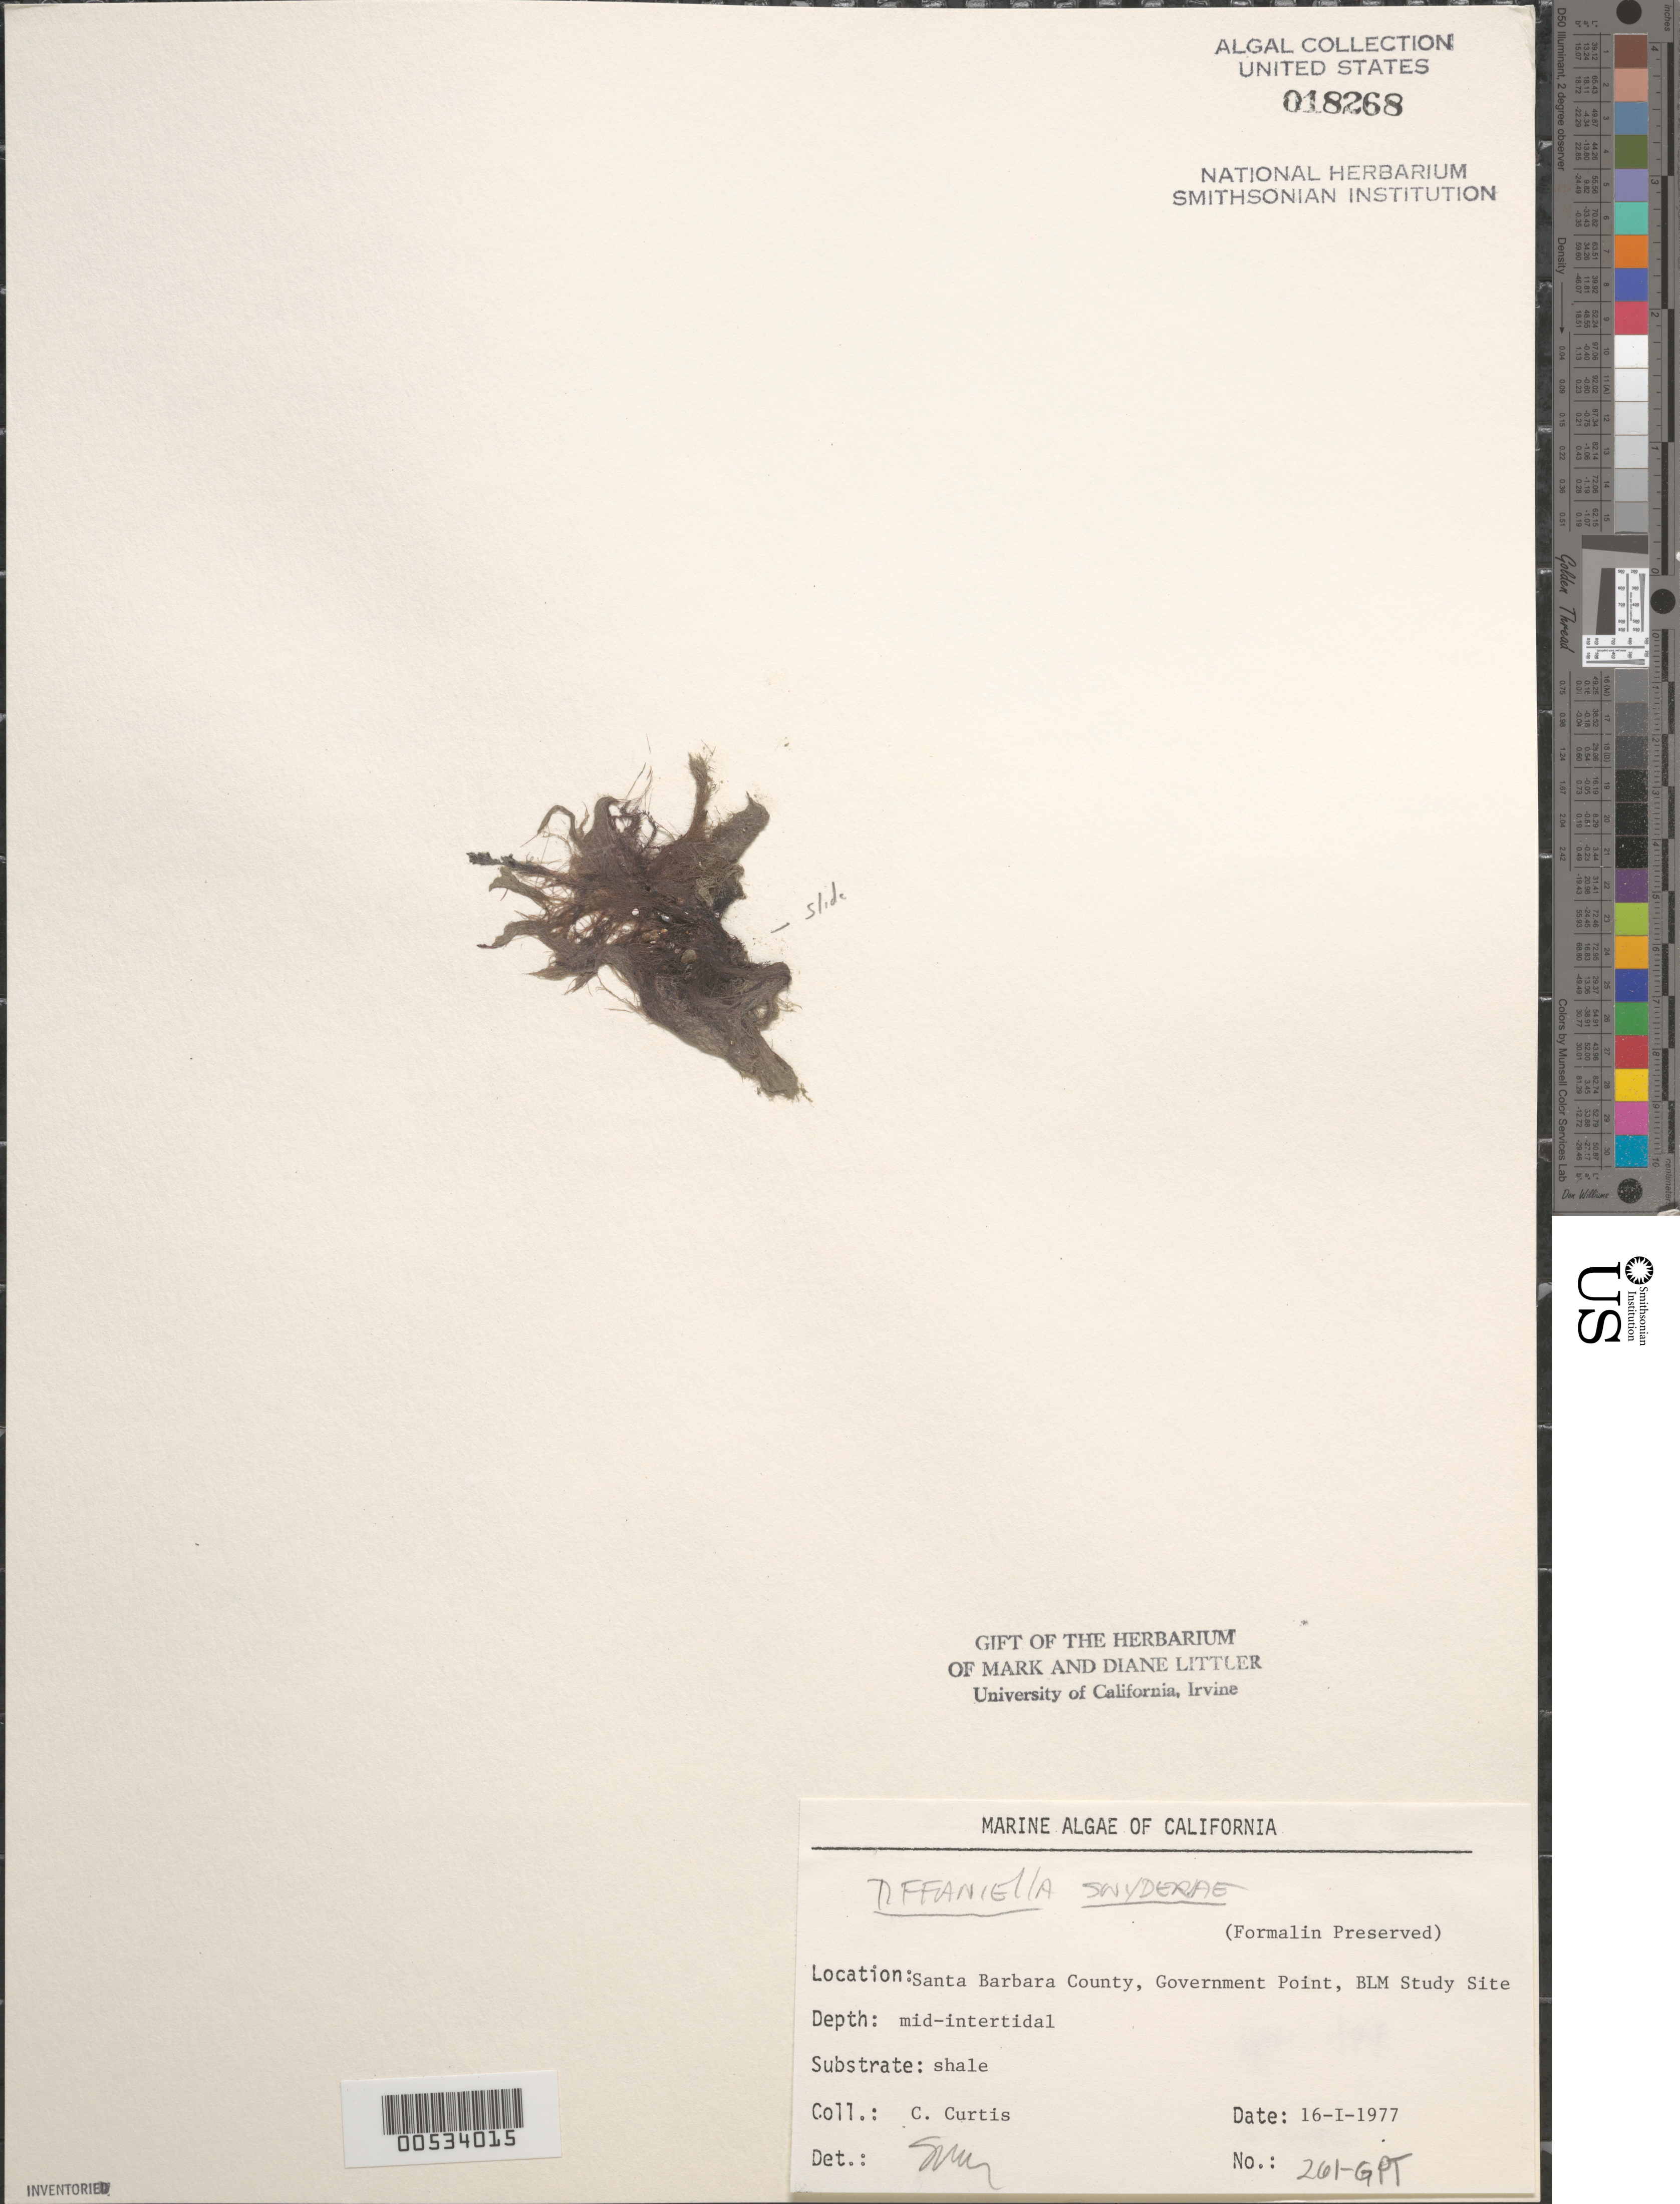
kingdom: Plantae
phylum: Rhodophyta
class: Florideophyceae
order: Ceramiales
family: Wrangeliaceae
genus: Tiffaniella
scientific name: Tiffaniella snyderae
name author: (Farl.) I.A. Abbott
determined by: Murray, S. N.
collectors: C. Curtis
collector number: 261-gpt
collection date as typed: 16 Jan 1977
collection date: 1977-01-16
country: United States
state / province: California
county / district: Santa Barbara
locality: Government Point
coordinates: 34 26'31"N, 120 24'06"W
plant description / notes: BLM-SOCALBIGHT Rocky Intertidal Survey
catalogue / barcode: US 18268